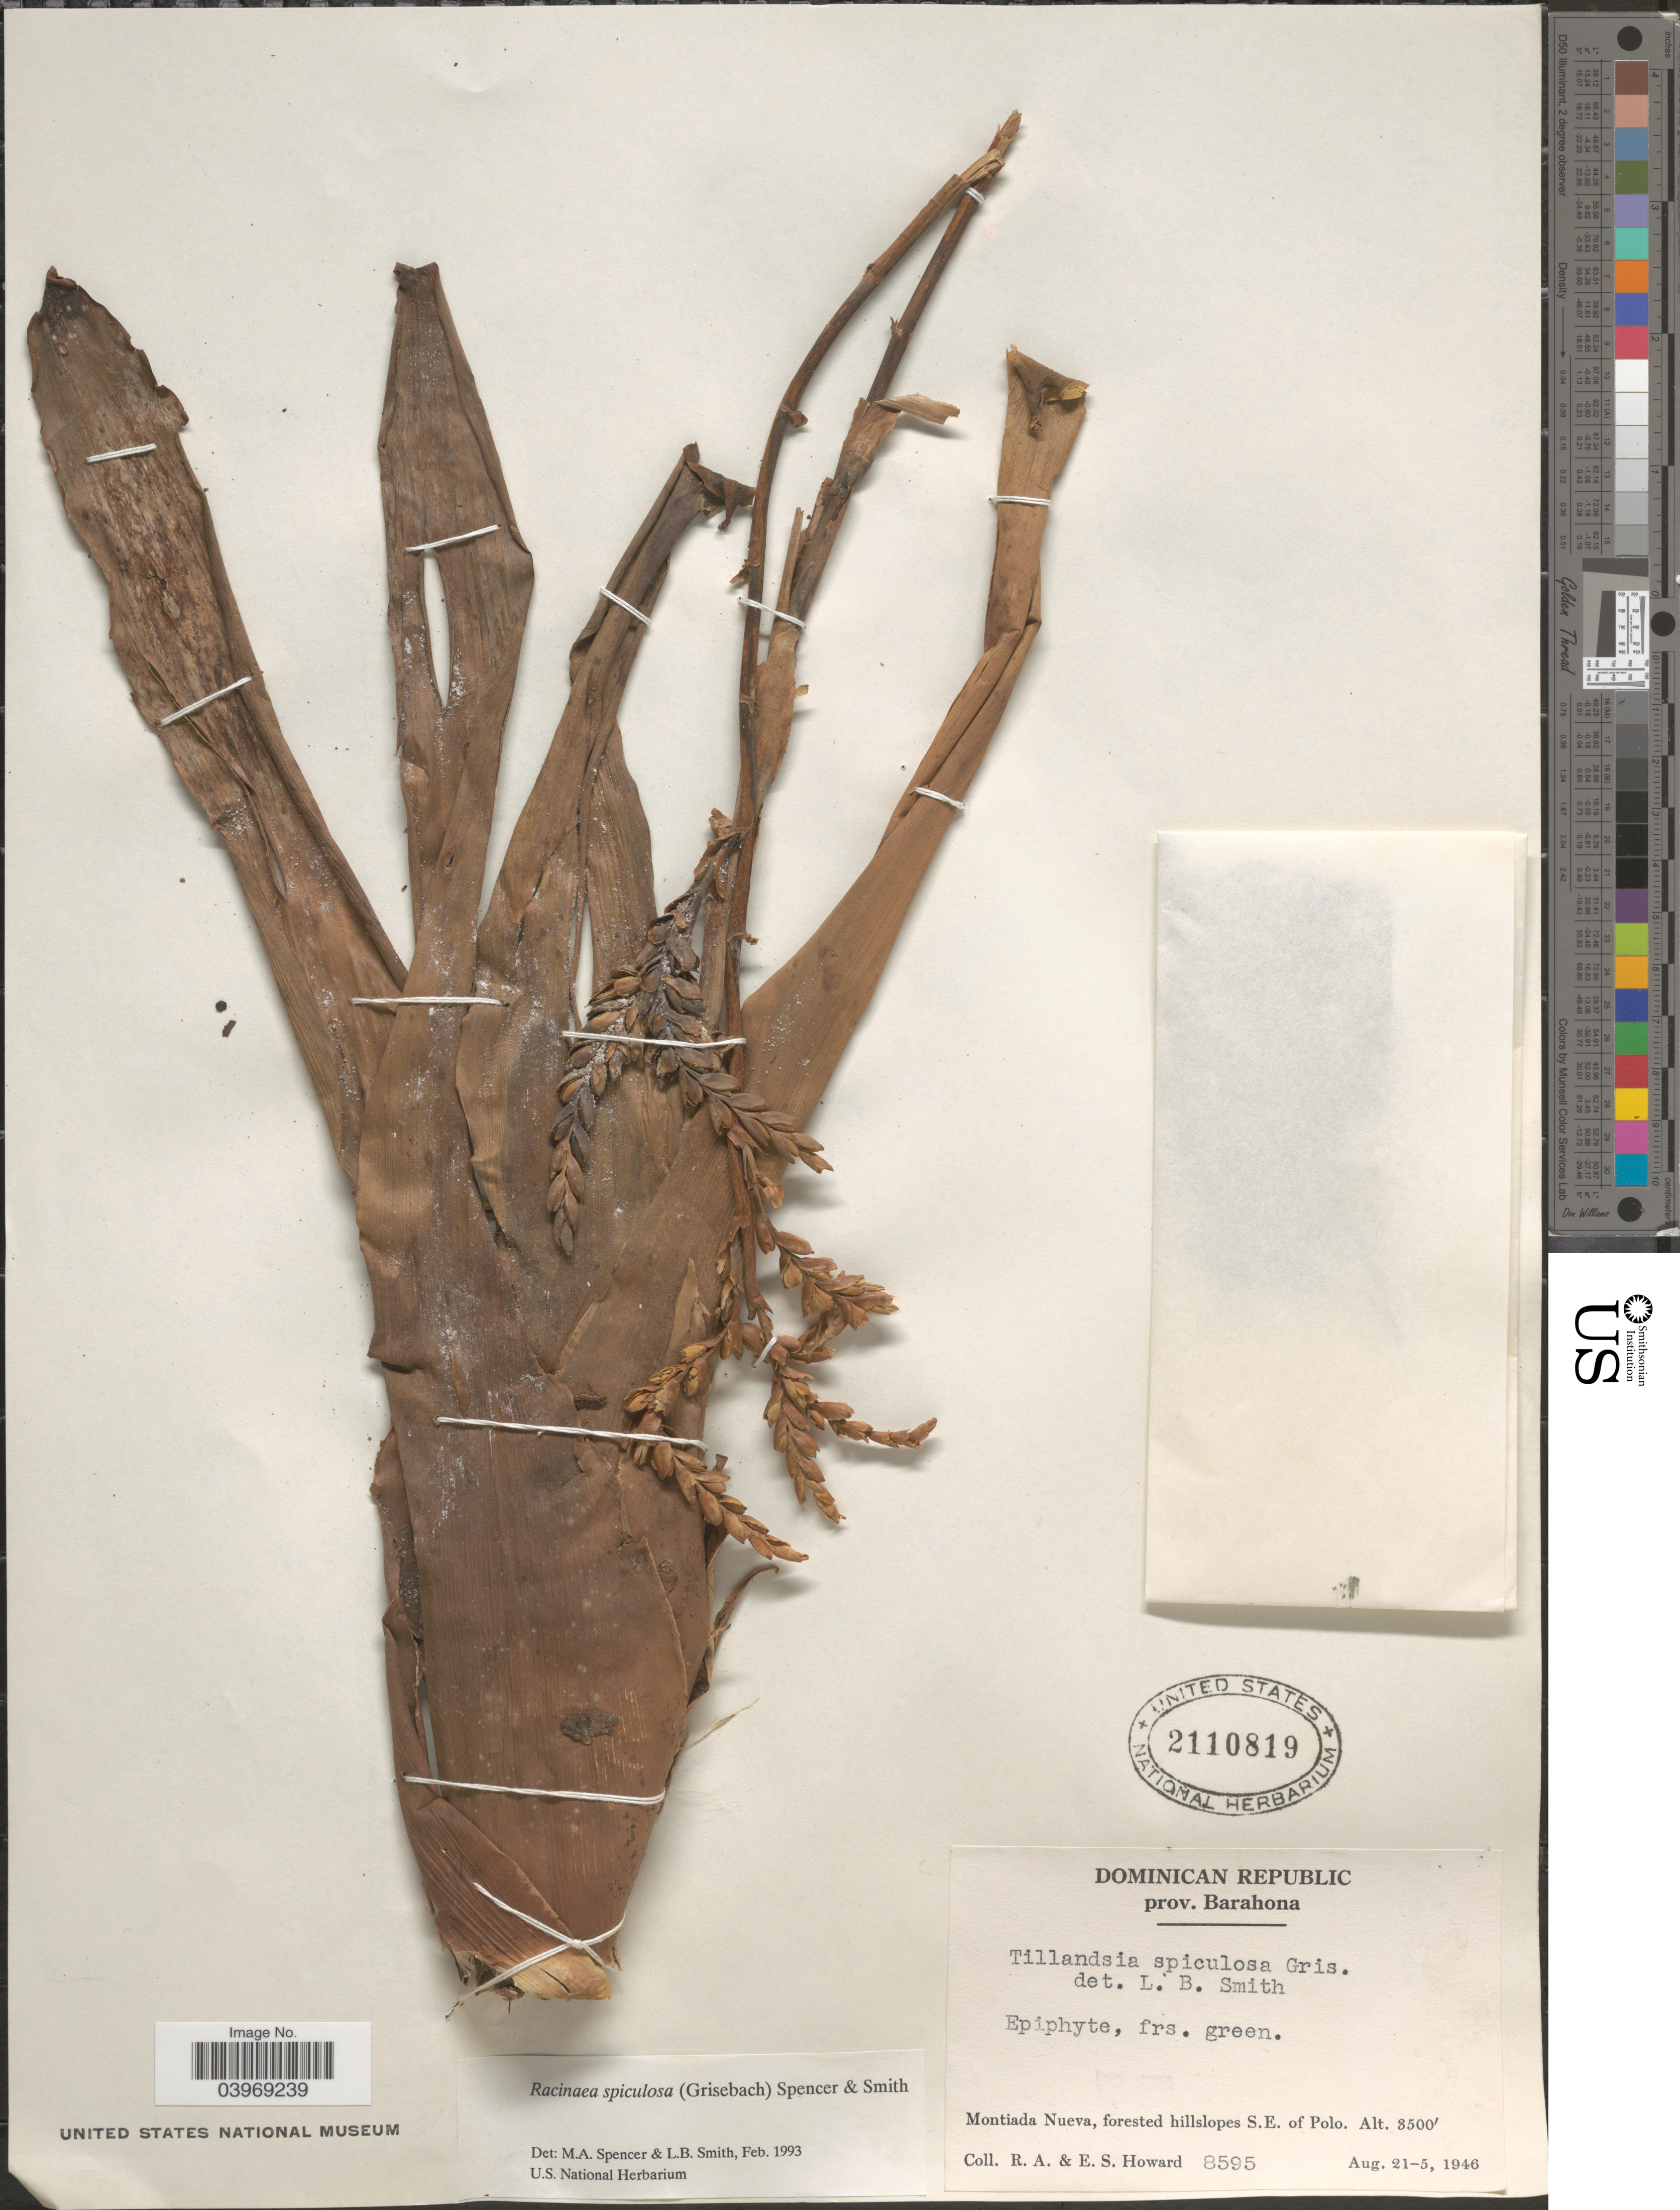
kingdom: Plantae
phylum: Tracheophyta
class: Liliopsida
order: Poales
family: Bromeliaceae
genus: Racinaea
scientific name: Racinaea spiculosa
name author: (Griseb.) M.A. Spencer & L.B. Sm.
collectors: R. A. Howard & E. S. Howard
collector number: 8595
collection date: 1946-08-05/1946-08-21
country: Dominican Republic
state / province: Barahona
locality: Montiada Nueva, forested hillslopes S.E. of Polo.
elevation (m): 1067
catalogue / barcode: US 2110819